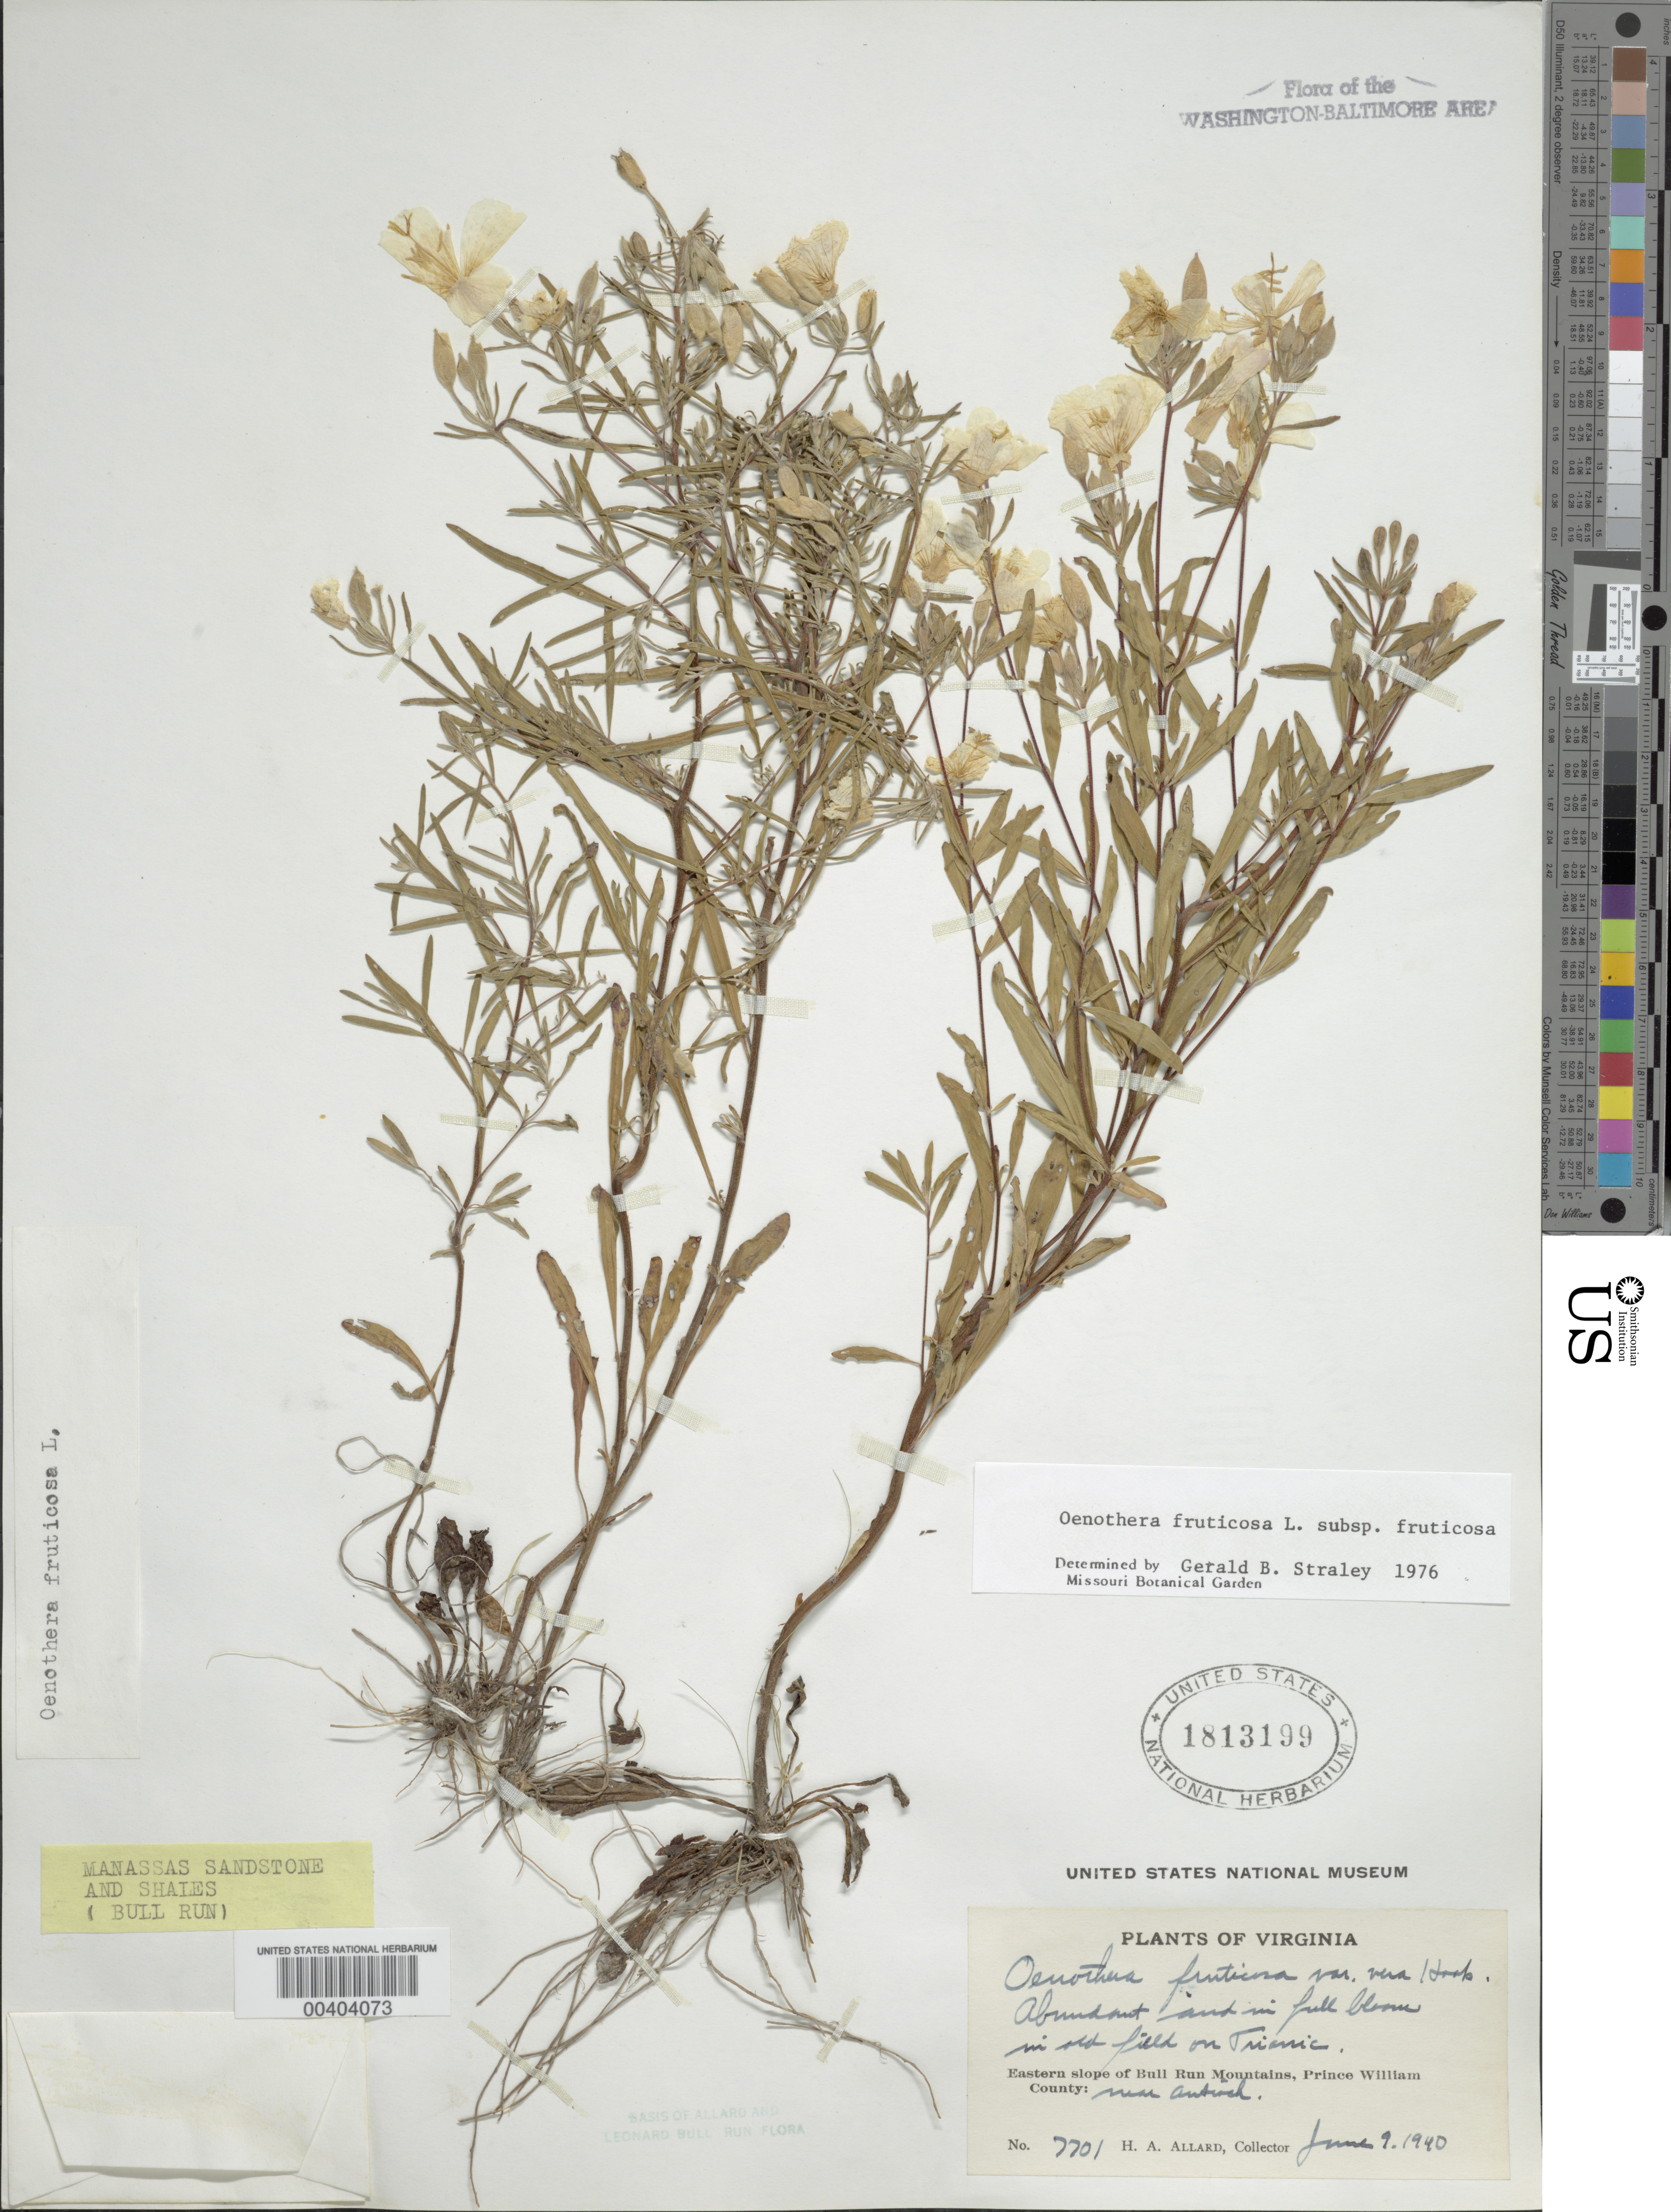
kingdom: Plantae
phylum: Tracheophyta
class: Magnoliopsida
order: Myrtales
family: Onagraceae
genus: Oenothera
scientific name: Oenothera fruticosa subsp. fruticosa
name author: L.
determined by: Straley, G. B.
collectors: H. A. Allard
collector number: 7701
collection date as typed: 09 Jun 1940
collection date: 1940-06-09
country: United States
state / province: Virginia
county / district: Prince William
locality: Antioch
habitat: Old field on triassic manassas sandstone and shales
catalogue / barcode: US 1813199